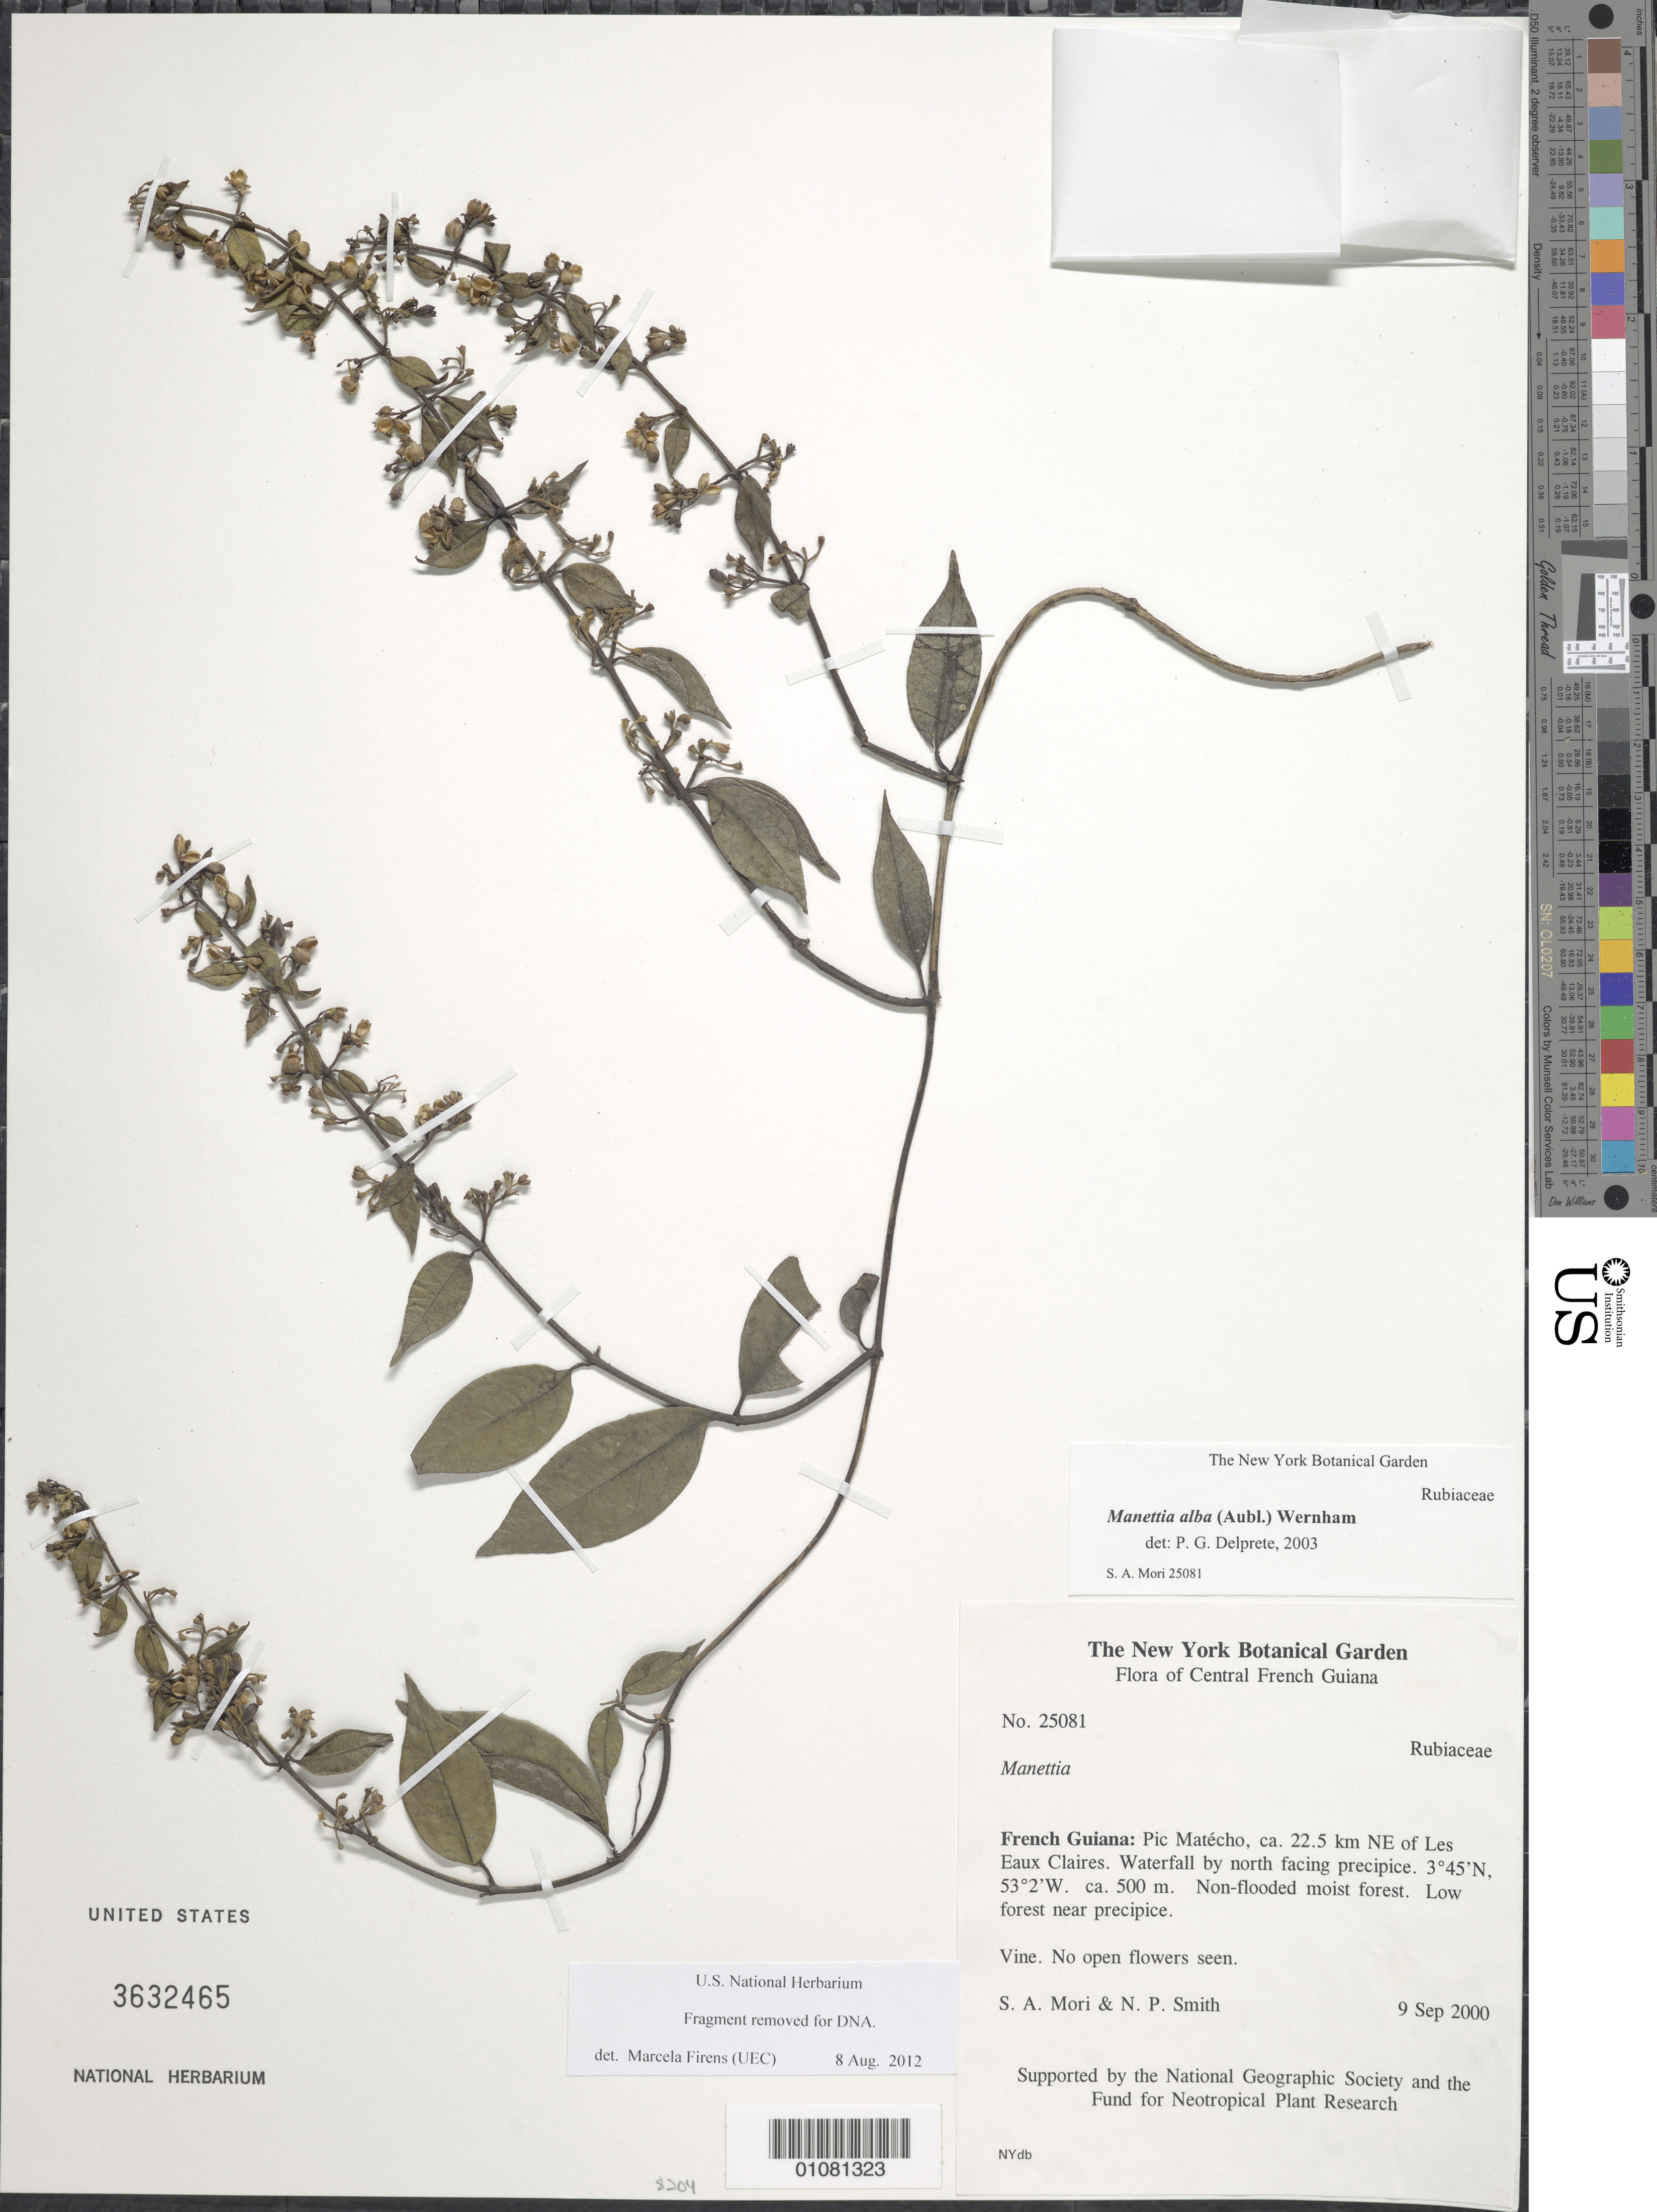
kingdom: Plantae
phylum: Tracheophyta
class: Magnoliopsida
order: Gentianales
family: Rubiaceae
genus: Manettia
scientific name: Manettia alba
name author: (Aubl.) Wernham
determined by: Delprete, P. G., Herb. de Guyane Cay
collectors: S. Mori & N. Smith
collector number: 25081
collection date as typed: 9-Sep-00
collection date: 2000-09-09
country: French Guiana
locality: Pic Matécho, ca 22.5 km NE of Les Eaux Claires. Waterfall by north-facing precipice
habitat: Non-flooded moist forest; low forest near precipice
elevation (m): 500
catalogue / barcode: US 3632465